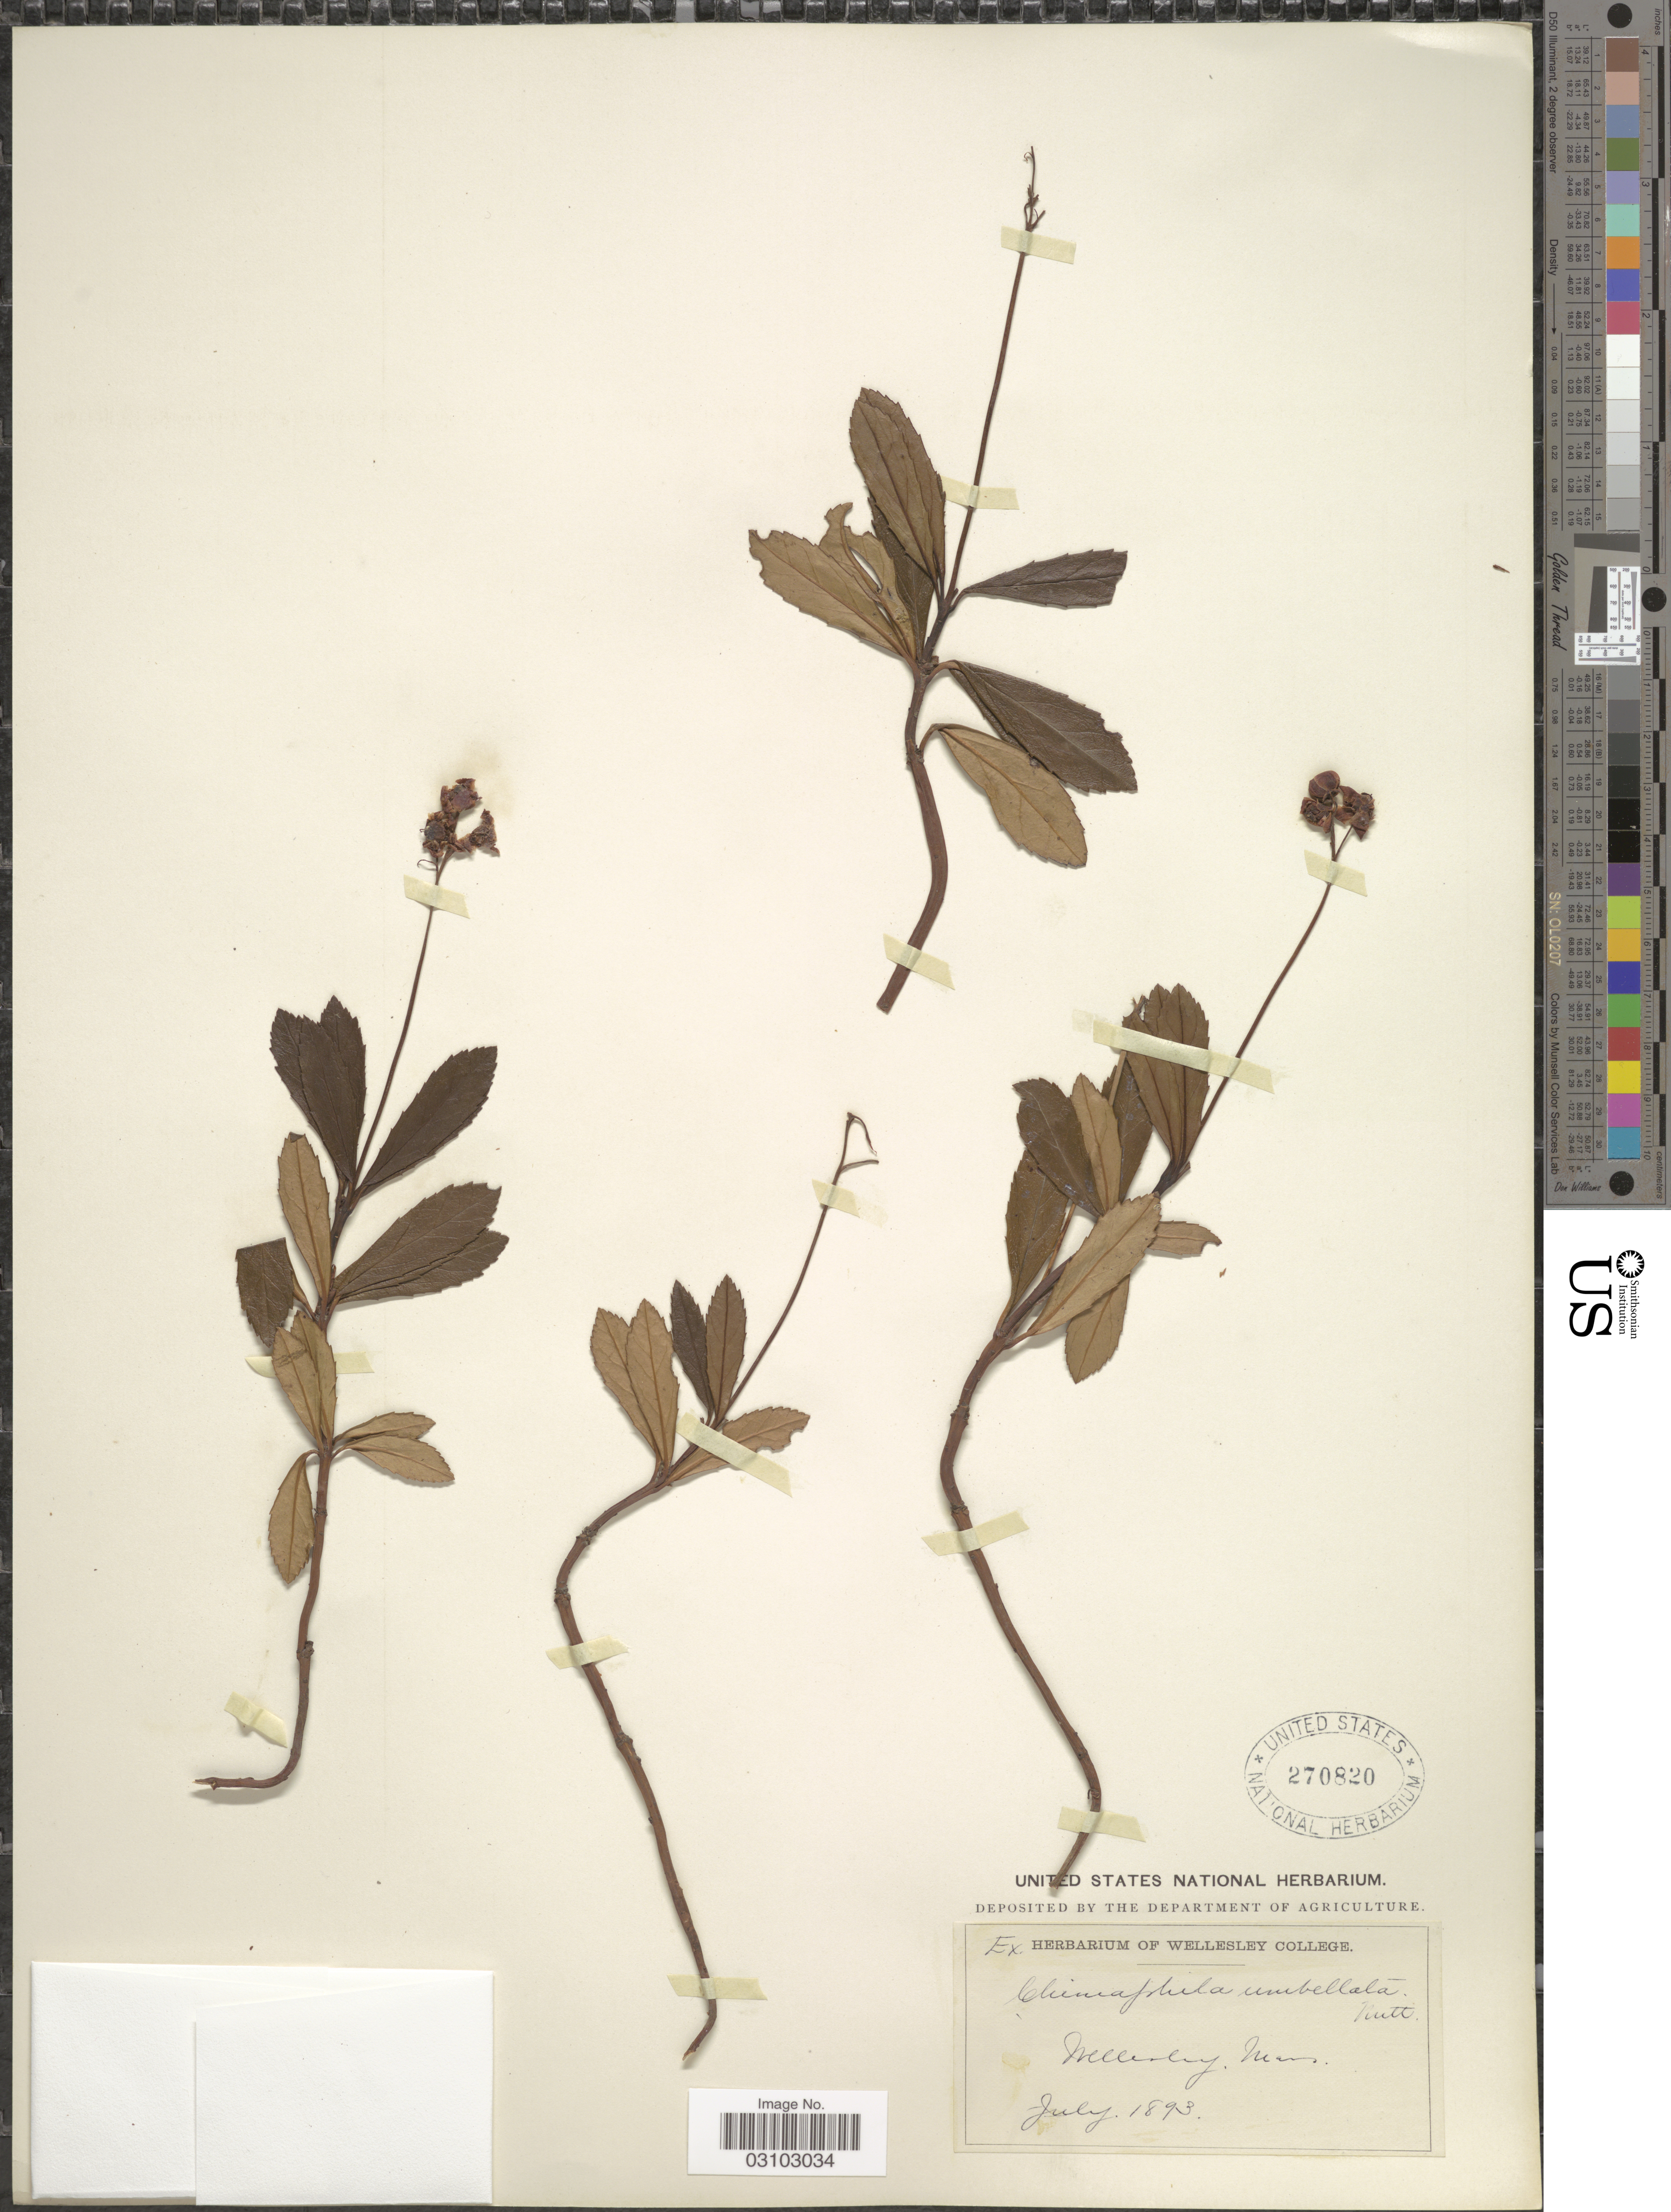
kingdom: Plantae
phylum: Tracheophyta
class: Magnoliopsida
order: Ericales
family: Ericaceae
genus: Chimaphila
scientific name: Chimaphila umbellata subsp. cisatlantica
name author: (S.F. Blake) Hultén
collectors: ex herb. Wellesley College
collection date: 1893-07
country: United States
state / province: Massachusetts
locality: Wellesley.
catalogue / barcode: US 270820